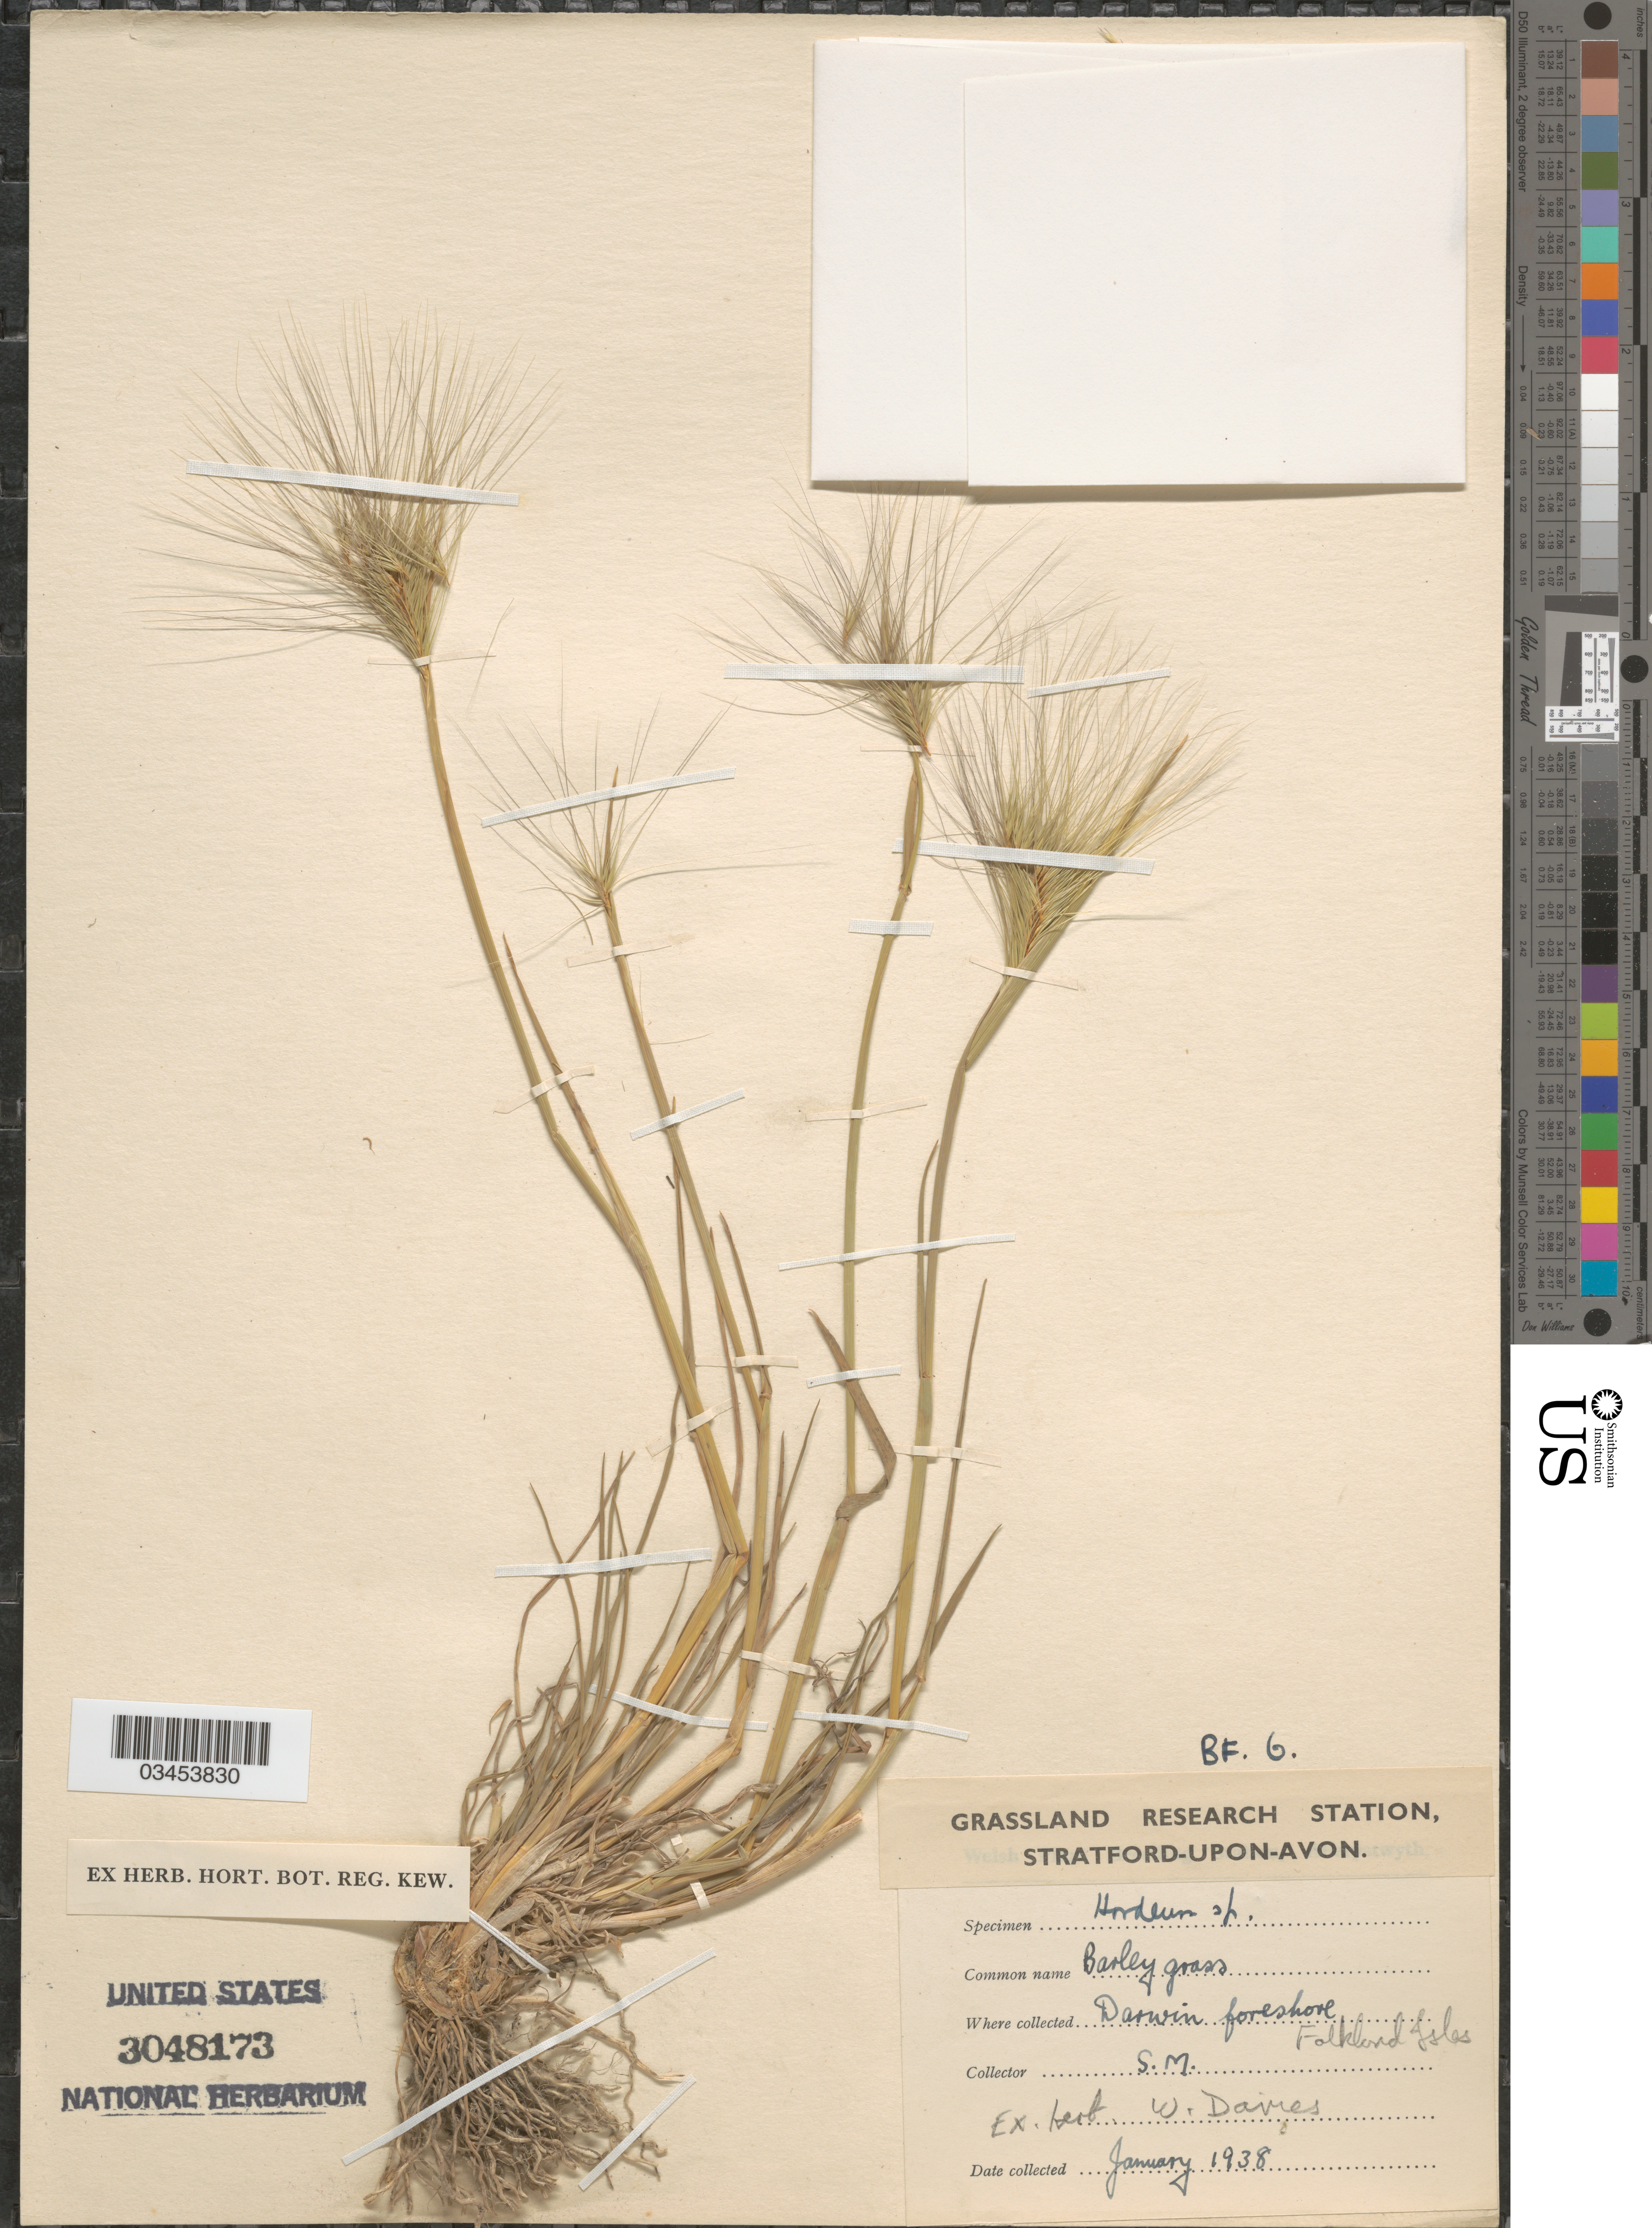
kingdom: Plantae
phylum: Tracheophyta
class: Liliopsida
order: Poales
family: Poaceae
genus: Hordeum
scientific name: Hordeum sp.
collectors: S. M.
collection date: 1938-01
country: Falkland Islands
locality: Darwin foreshore. Falkland Isles.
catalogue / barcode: US 3048173